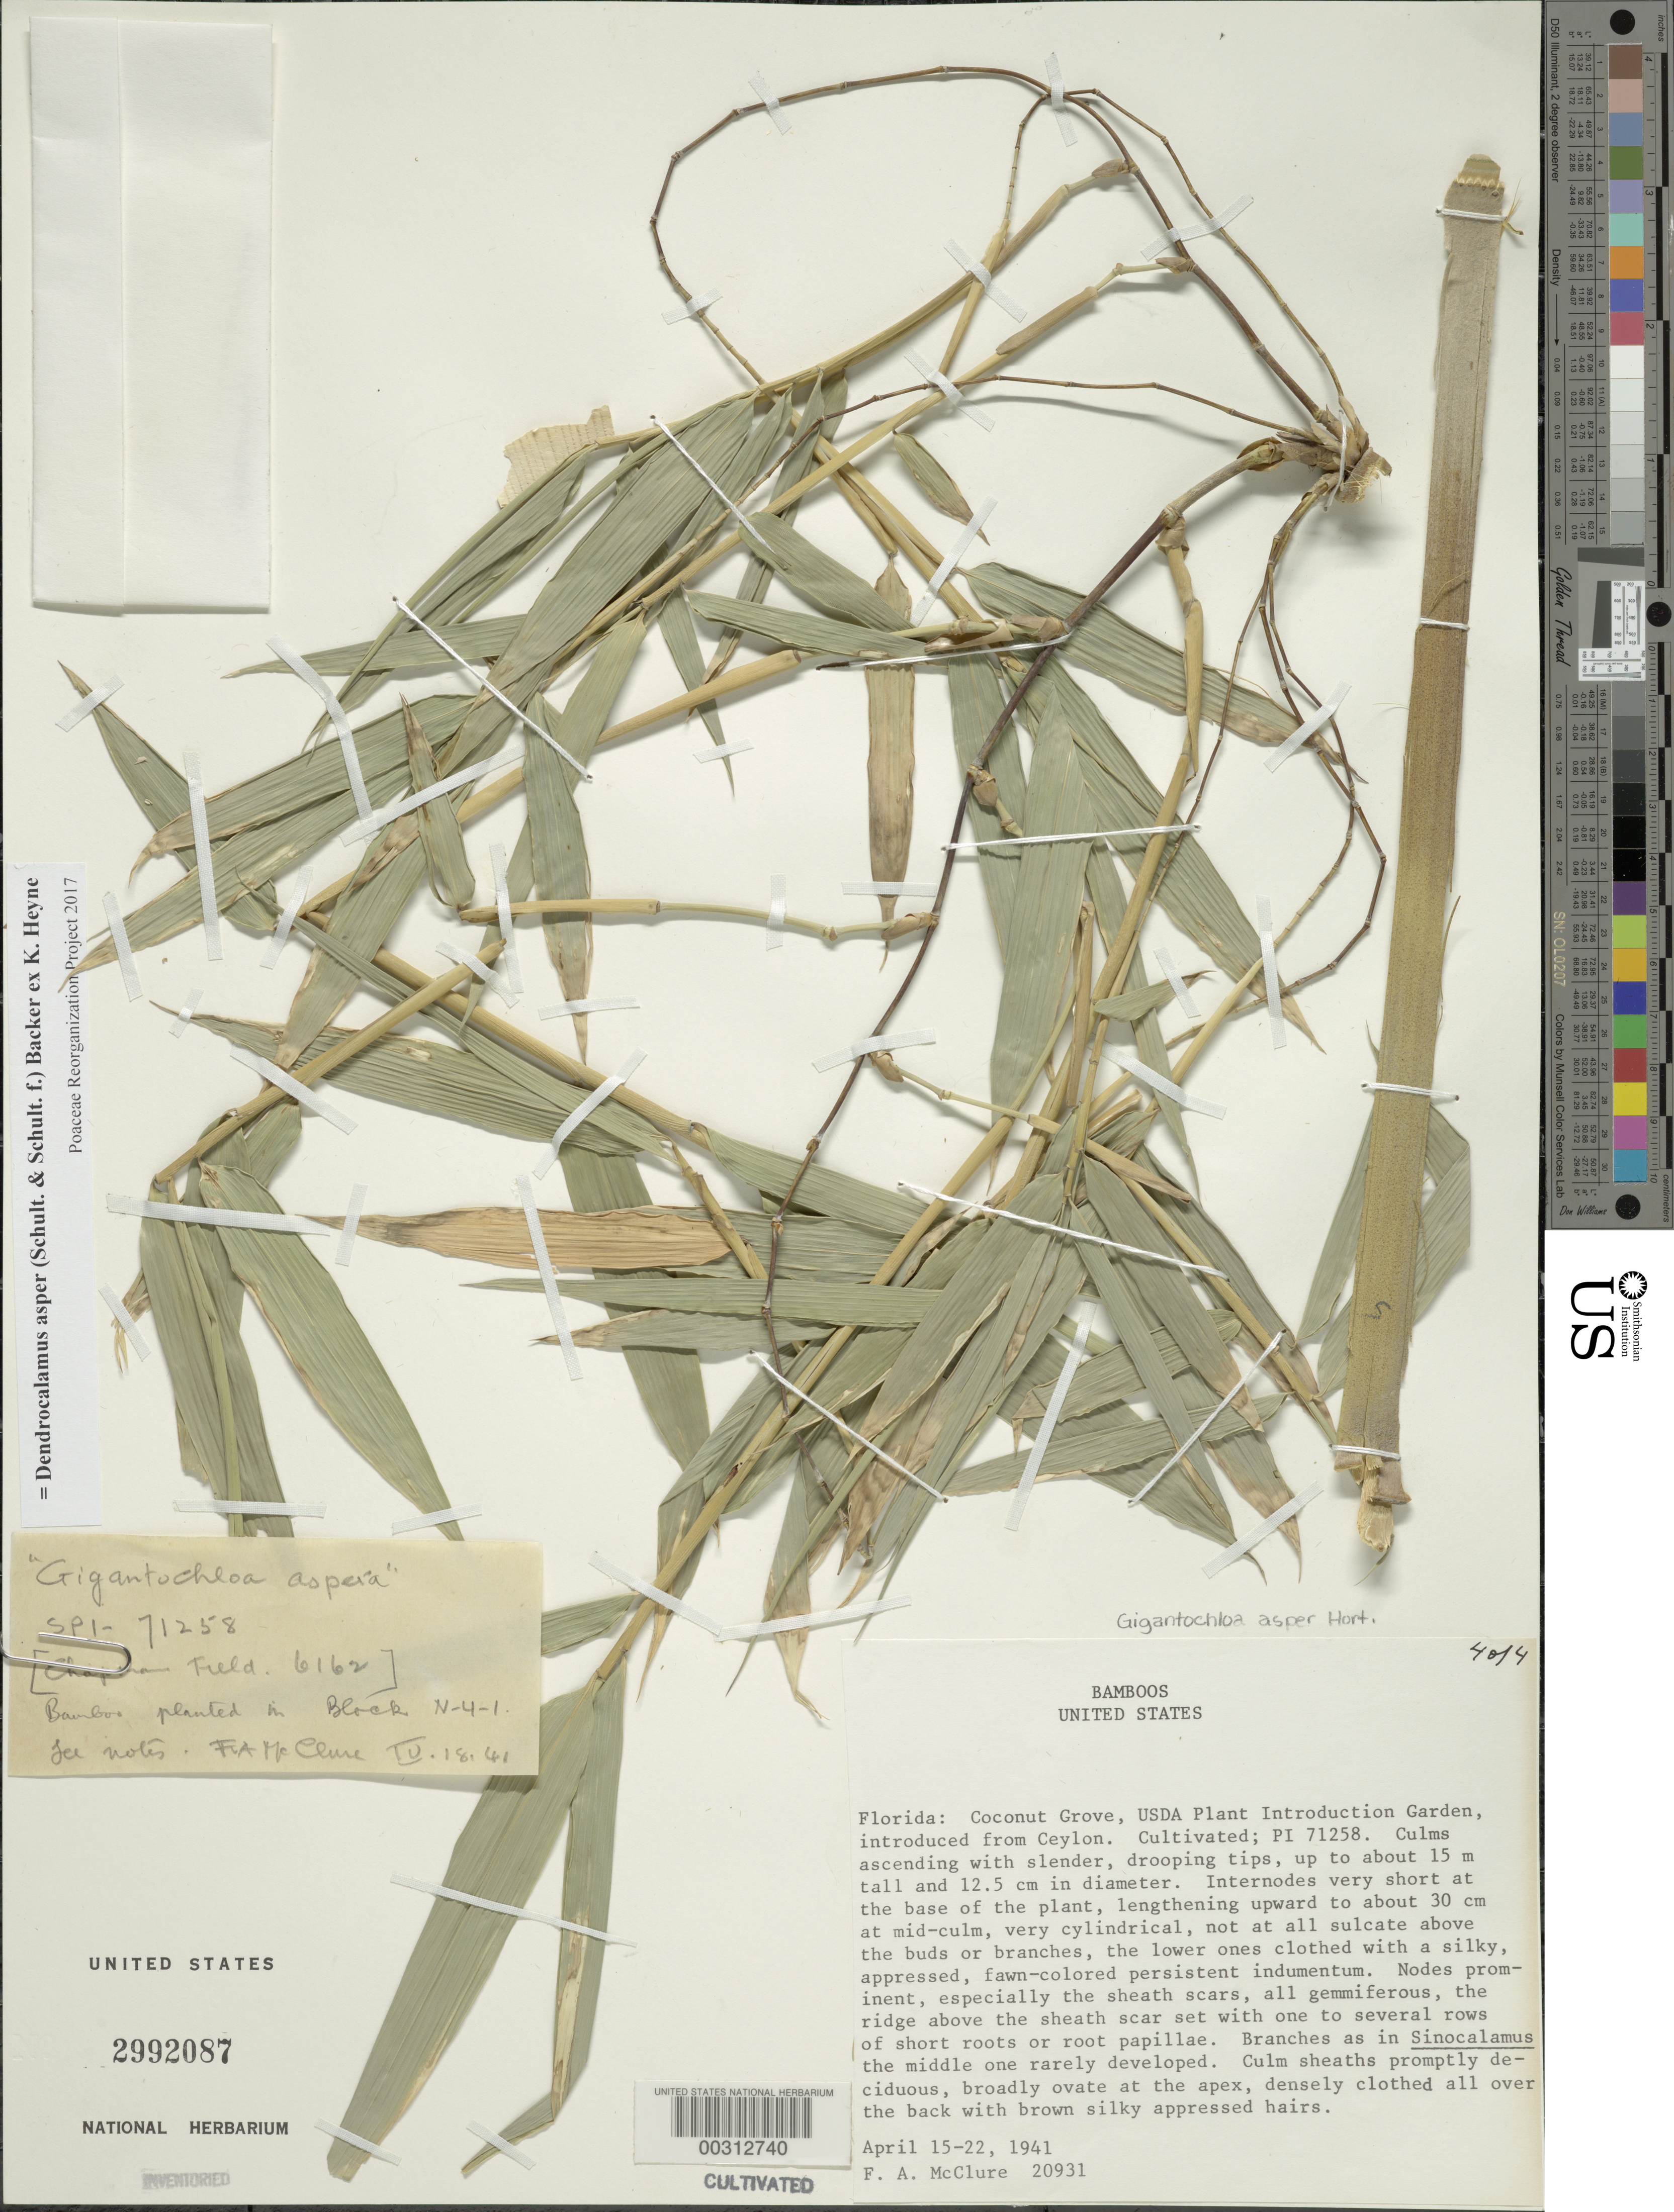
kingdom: Plantae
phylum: Tracheophyta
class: Liliopsida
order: Poales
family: Poaceae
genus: Dendrocalamus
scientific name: Dendrocalamus asper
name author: (Schult. & Schult. f.) Backer ex K. Heyne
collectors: F. A. McClure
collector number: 20931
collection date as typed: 15 Apr 1941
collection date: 1941-04-15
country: United States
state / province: Florida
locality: Coconut Grove, USDA, Plant Introduction Garden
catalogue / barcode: US 2992087